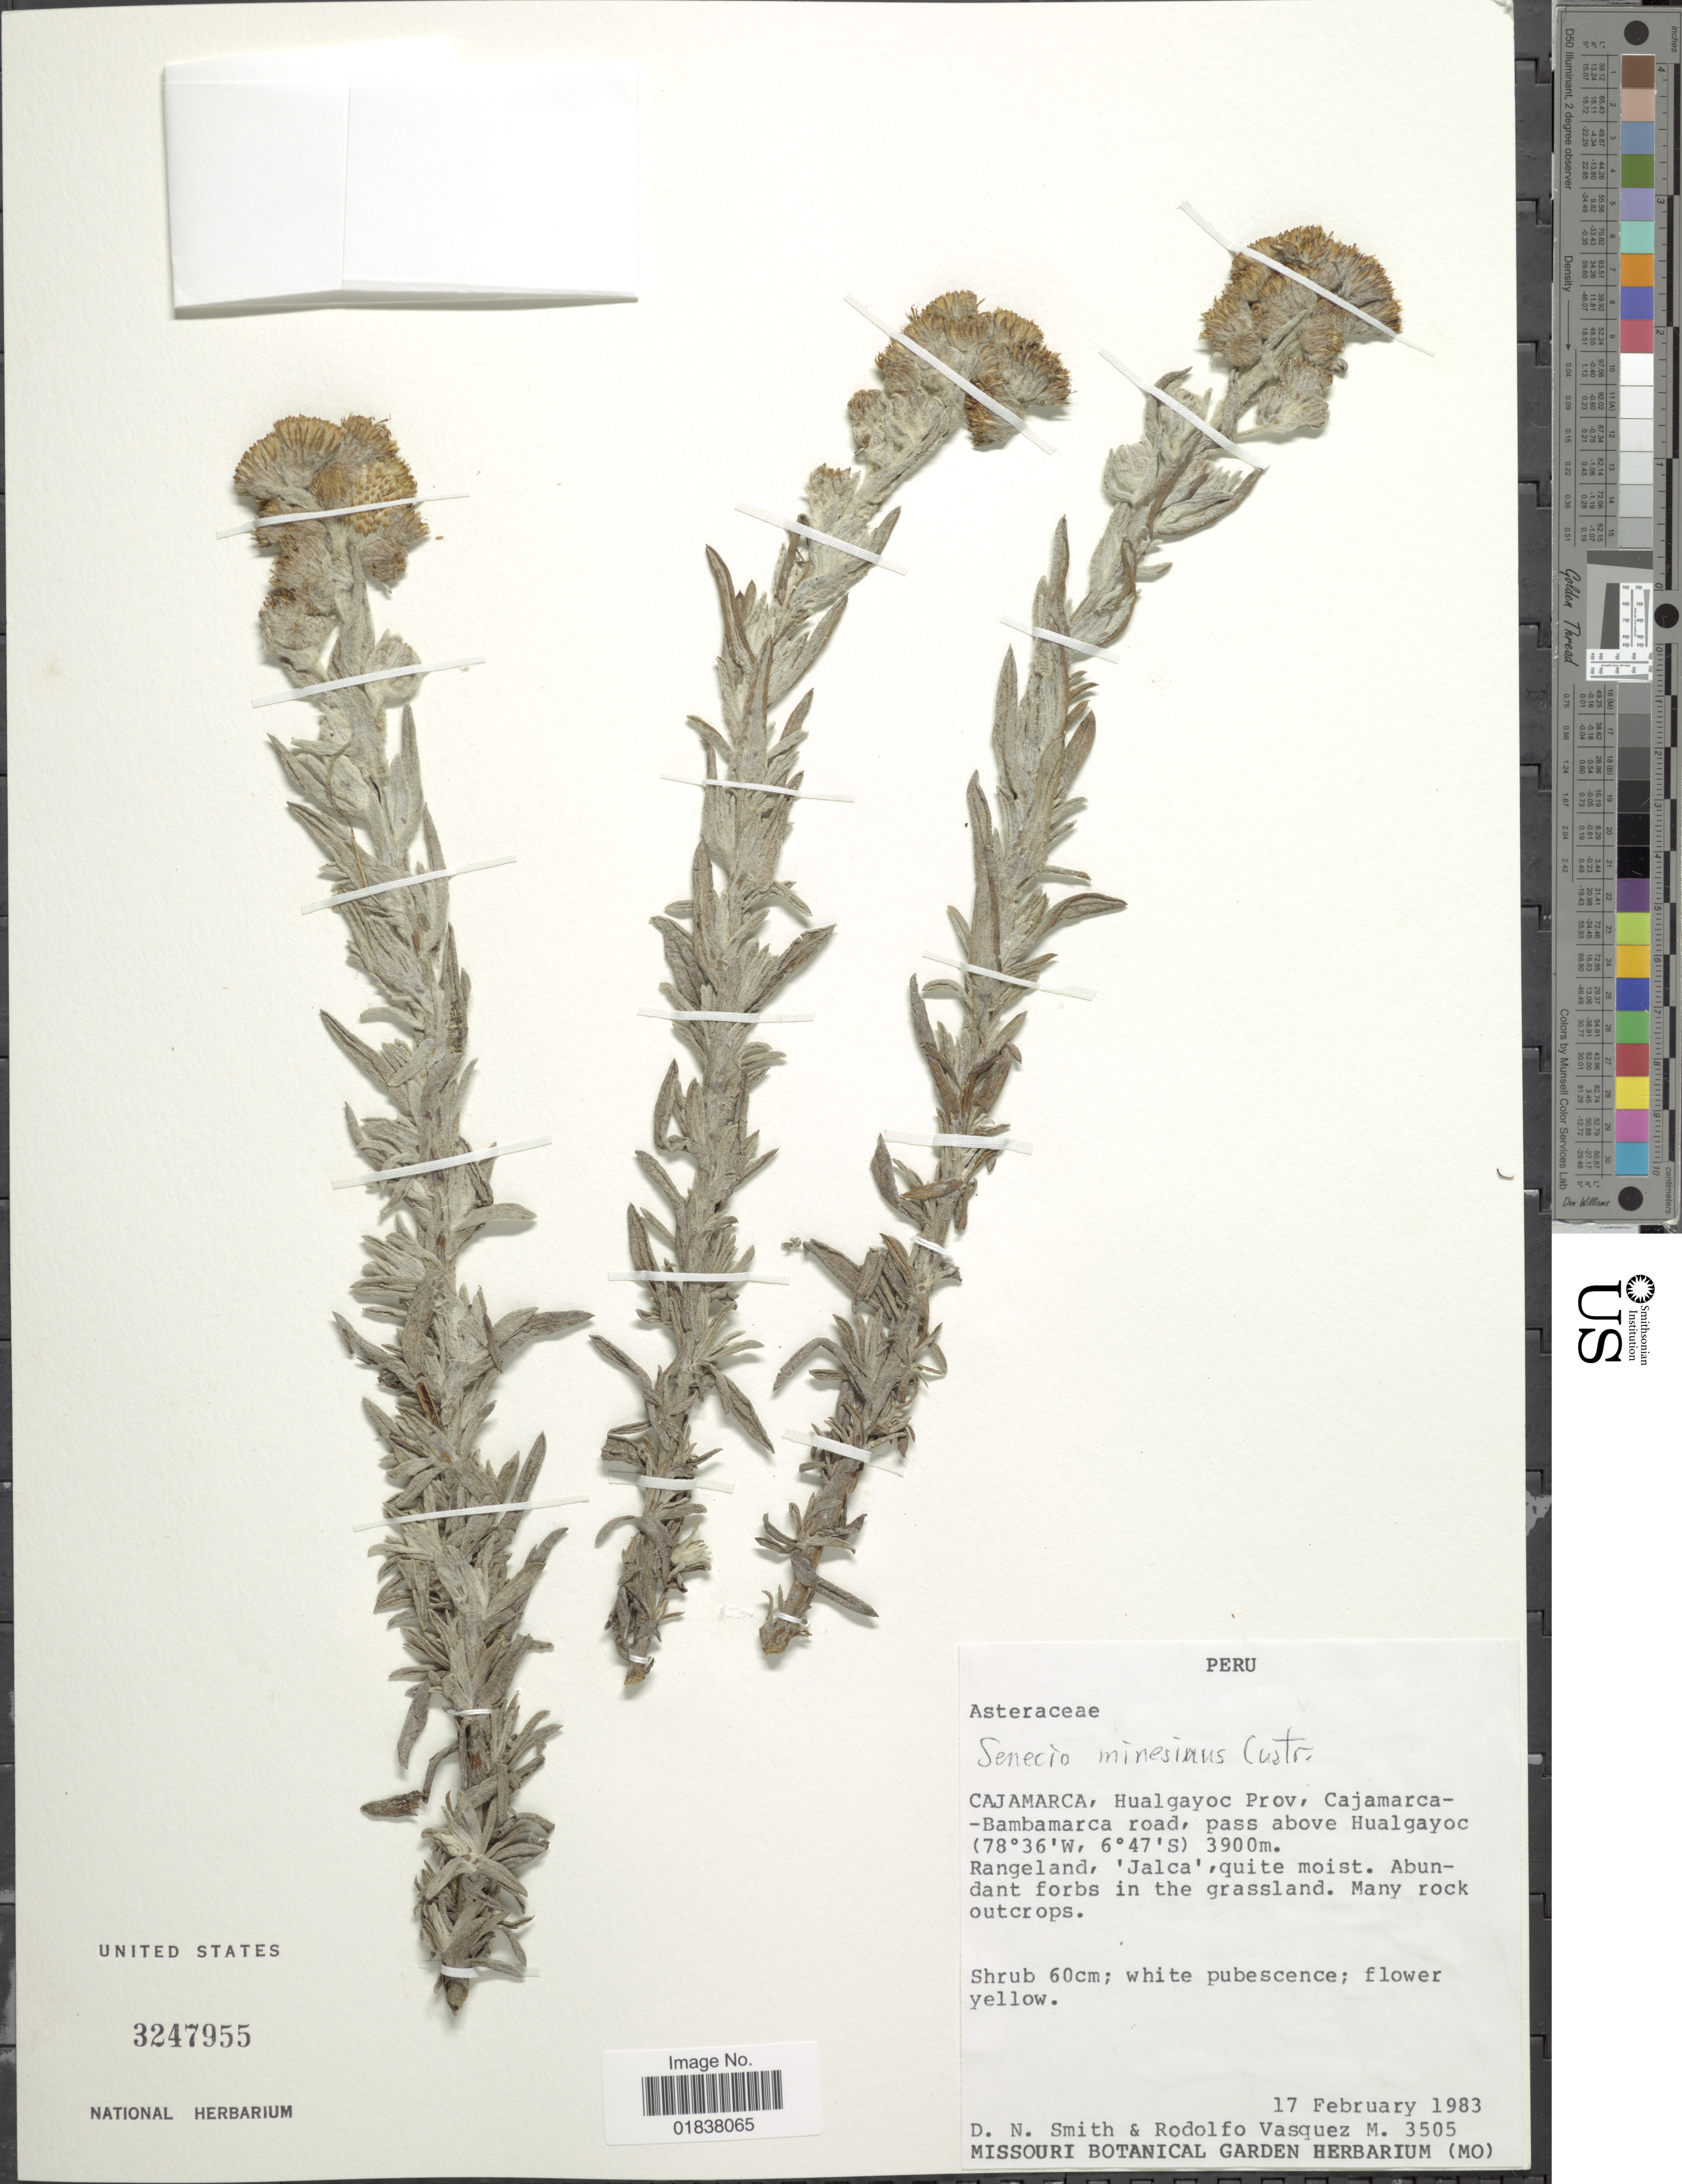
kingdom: Plantae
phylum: Tracheophyta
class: Magnoliopsida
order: Asterales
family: Asteraceae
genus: Senecio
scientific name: Senecio minesinus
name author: Cuatrec.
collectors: D. Smith & R. Vásquez M.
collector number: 3505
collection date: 1983-02-17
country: Peru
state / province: Cajamarca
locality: Hualgayoc Prov., Cajamarca-Bambamarca road, pass above Hualgayoc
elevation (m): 3900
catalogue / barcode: US 3247955